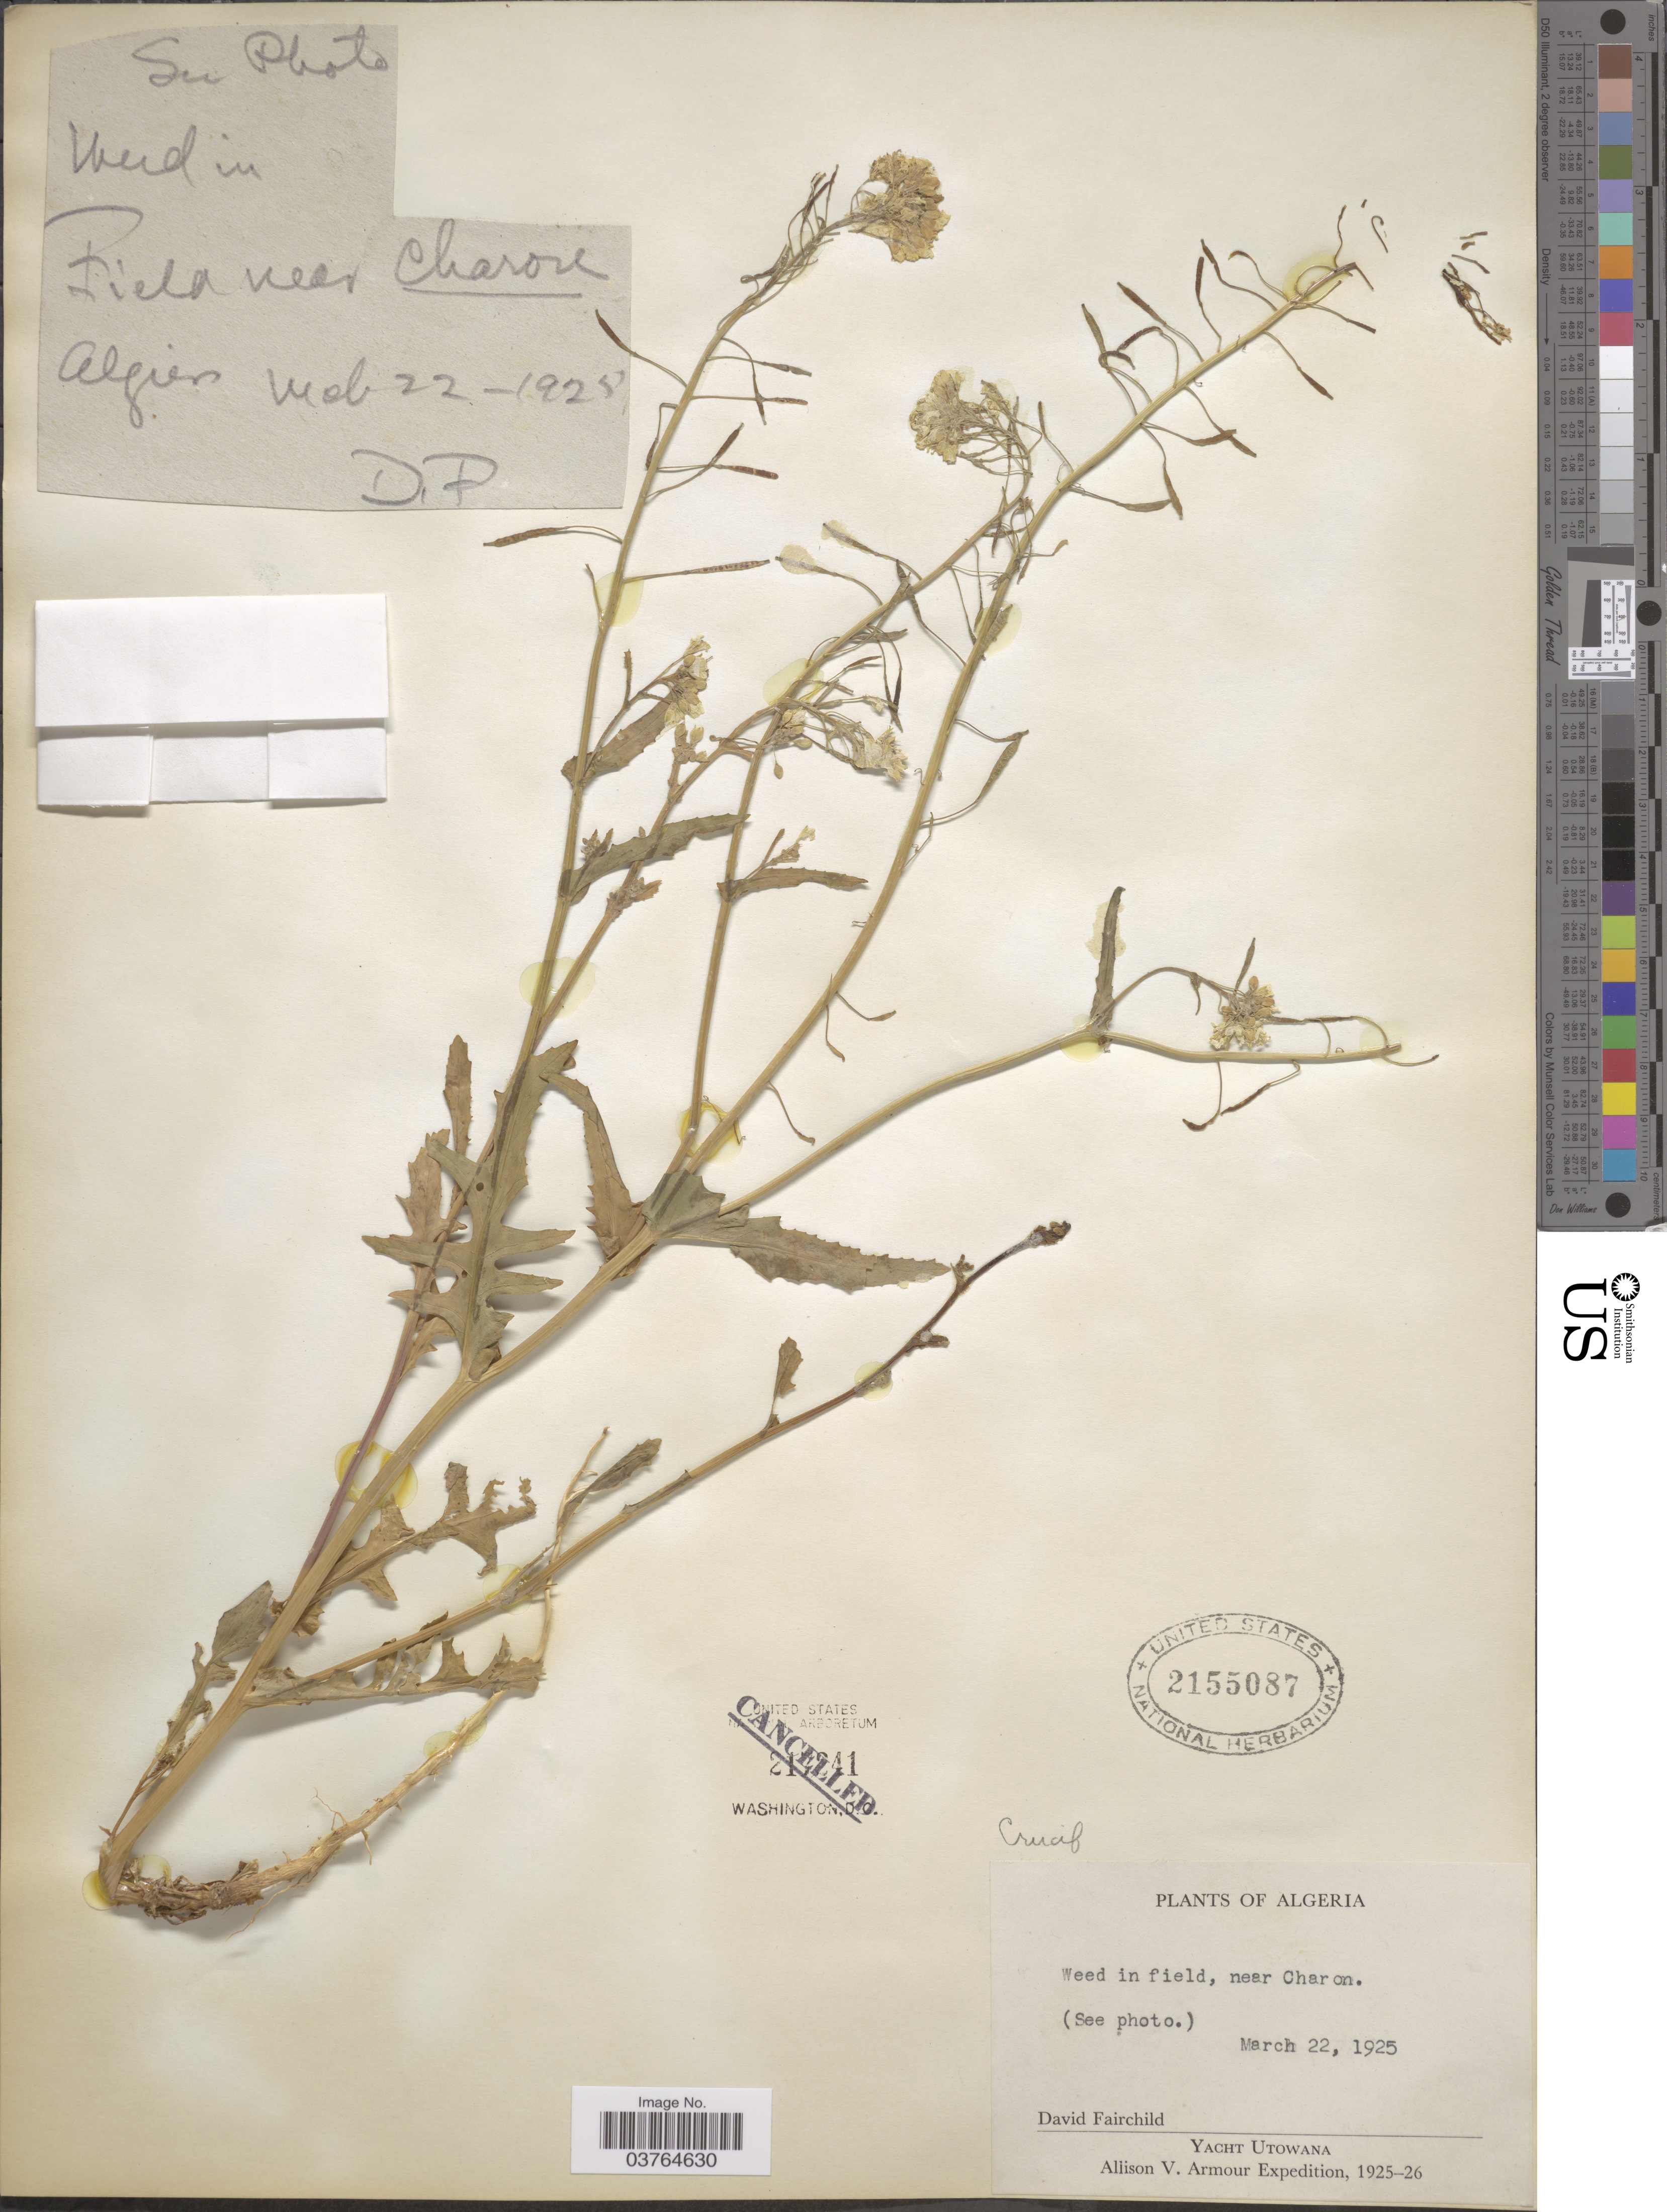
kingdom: Plantae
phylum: Tracheophyta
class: Magnoliopsida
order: Brassicales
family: Brassicaceae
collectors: D. Fairchild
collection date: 1925-03-22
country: Algeria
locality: Weed in field, near Charon. Yacht Utowana.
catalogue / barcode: US 2155087